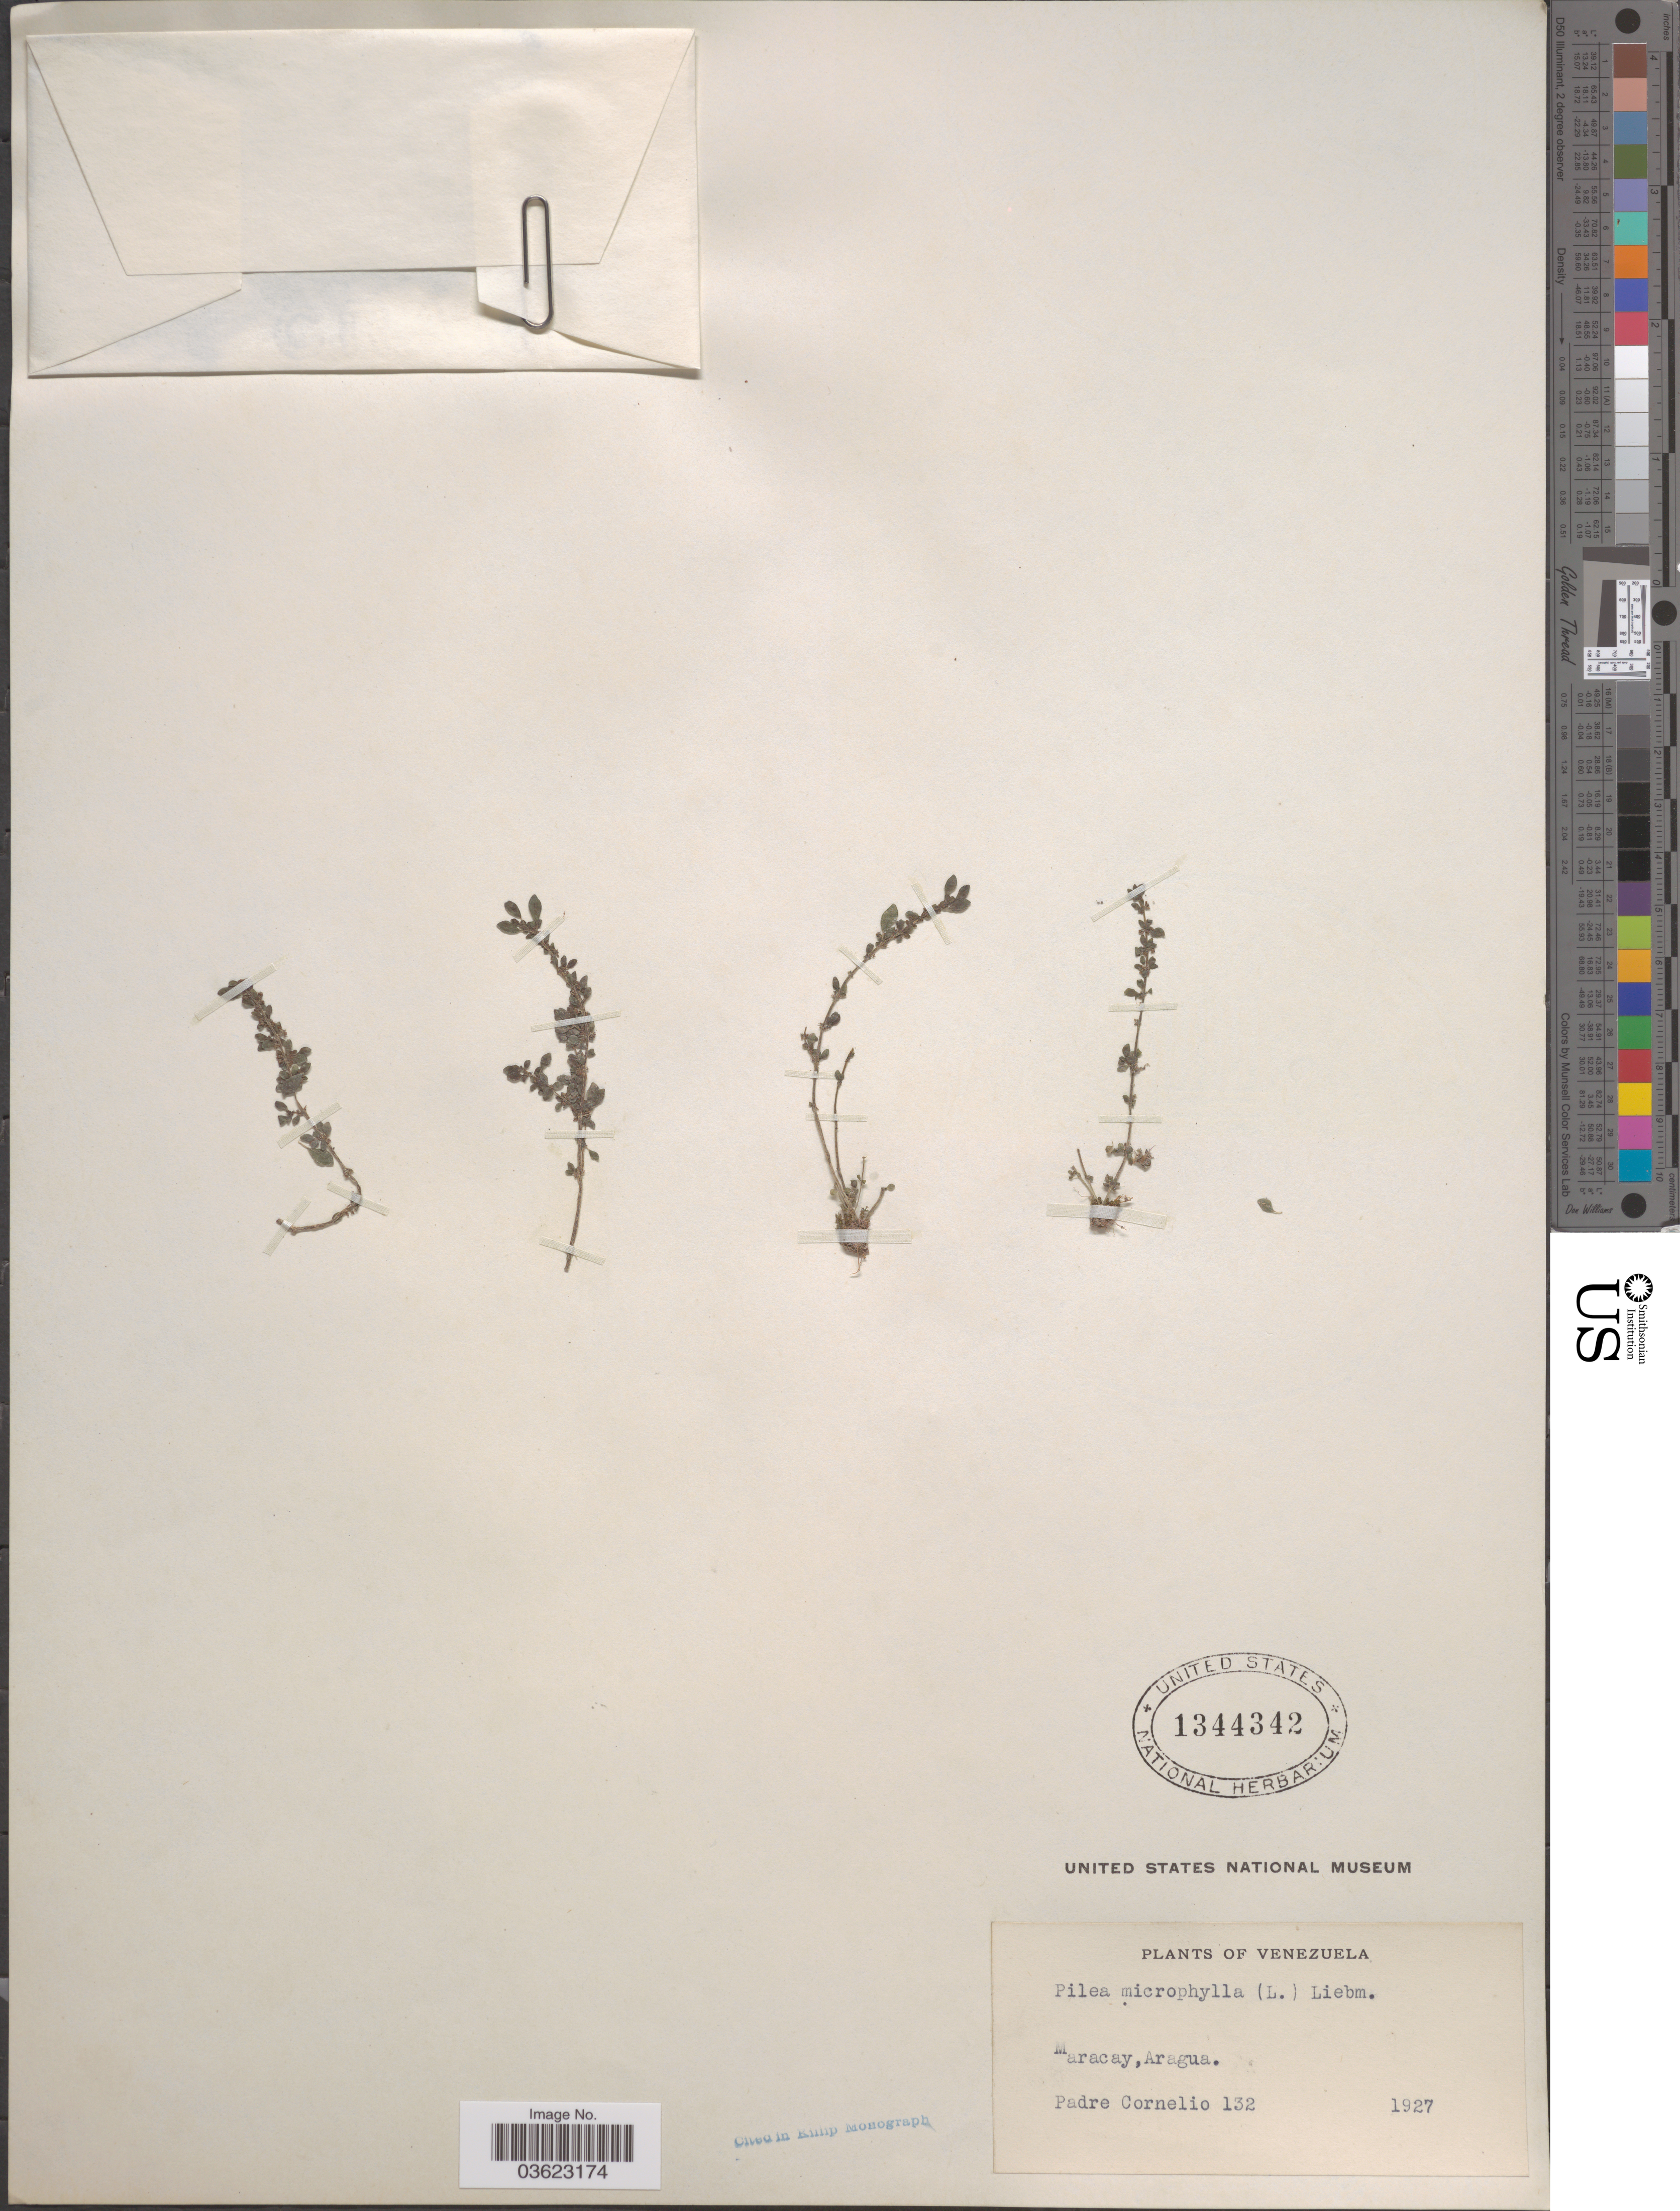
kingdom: Plantae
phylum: Tracheophyta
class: Magnoliopsida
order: Rosales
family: Urticaceae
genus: Pilea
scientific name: Pilea microphylla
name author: (L.) Liebm.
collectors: P. Cornelio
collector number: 132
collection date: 1927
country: Venezuela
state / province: Aragua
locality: Maracay.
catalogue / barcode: US 1344342